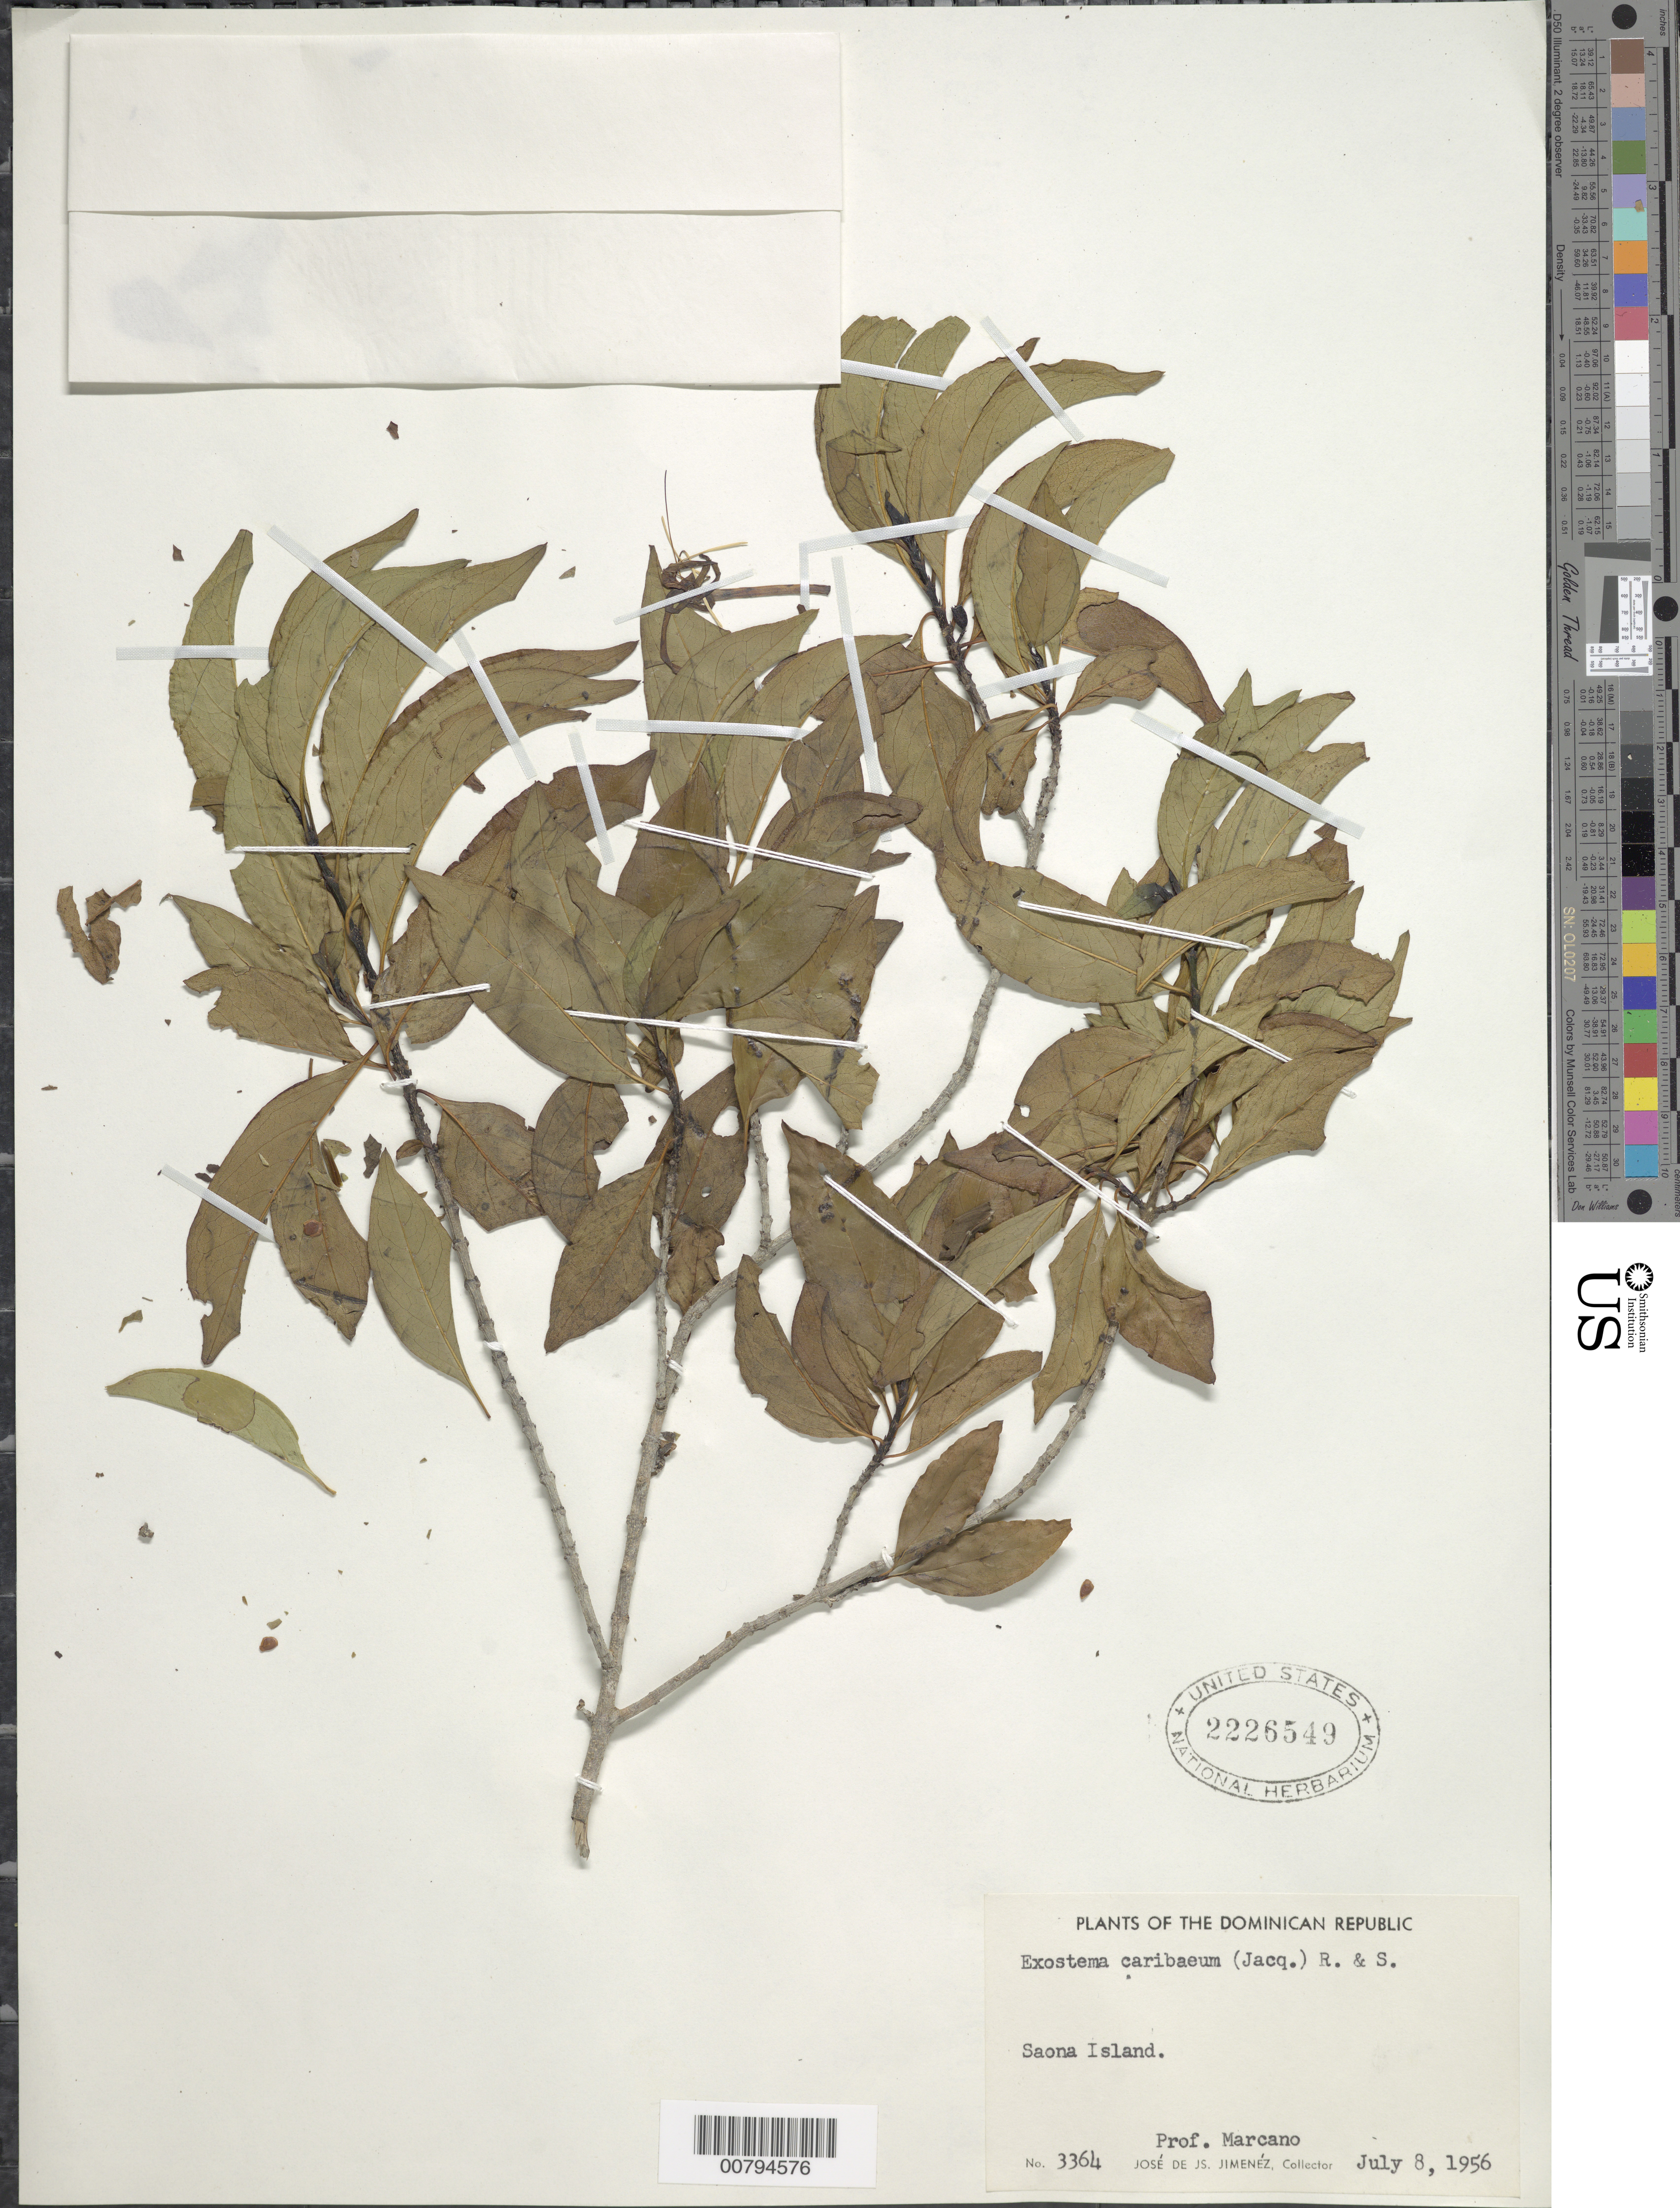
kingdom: Plantae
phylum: Tracheophyta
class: Magnoliopsida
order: Gentianales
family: Rubiaceae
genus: Exostema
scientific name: Exostema caribaeum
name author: (Jacq.) Roem. & Schult.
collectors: J. J. Jiménez Almonte & -. Marcano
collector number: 3364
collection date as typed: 08 Jul 1956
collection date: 1956-07-08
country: Dominican Republic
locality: Saona Island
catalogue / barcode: US 2226549